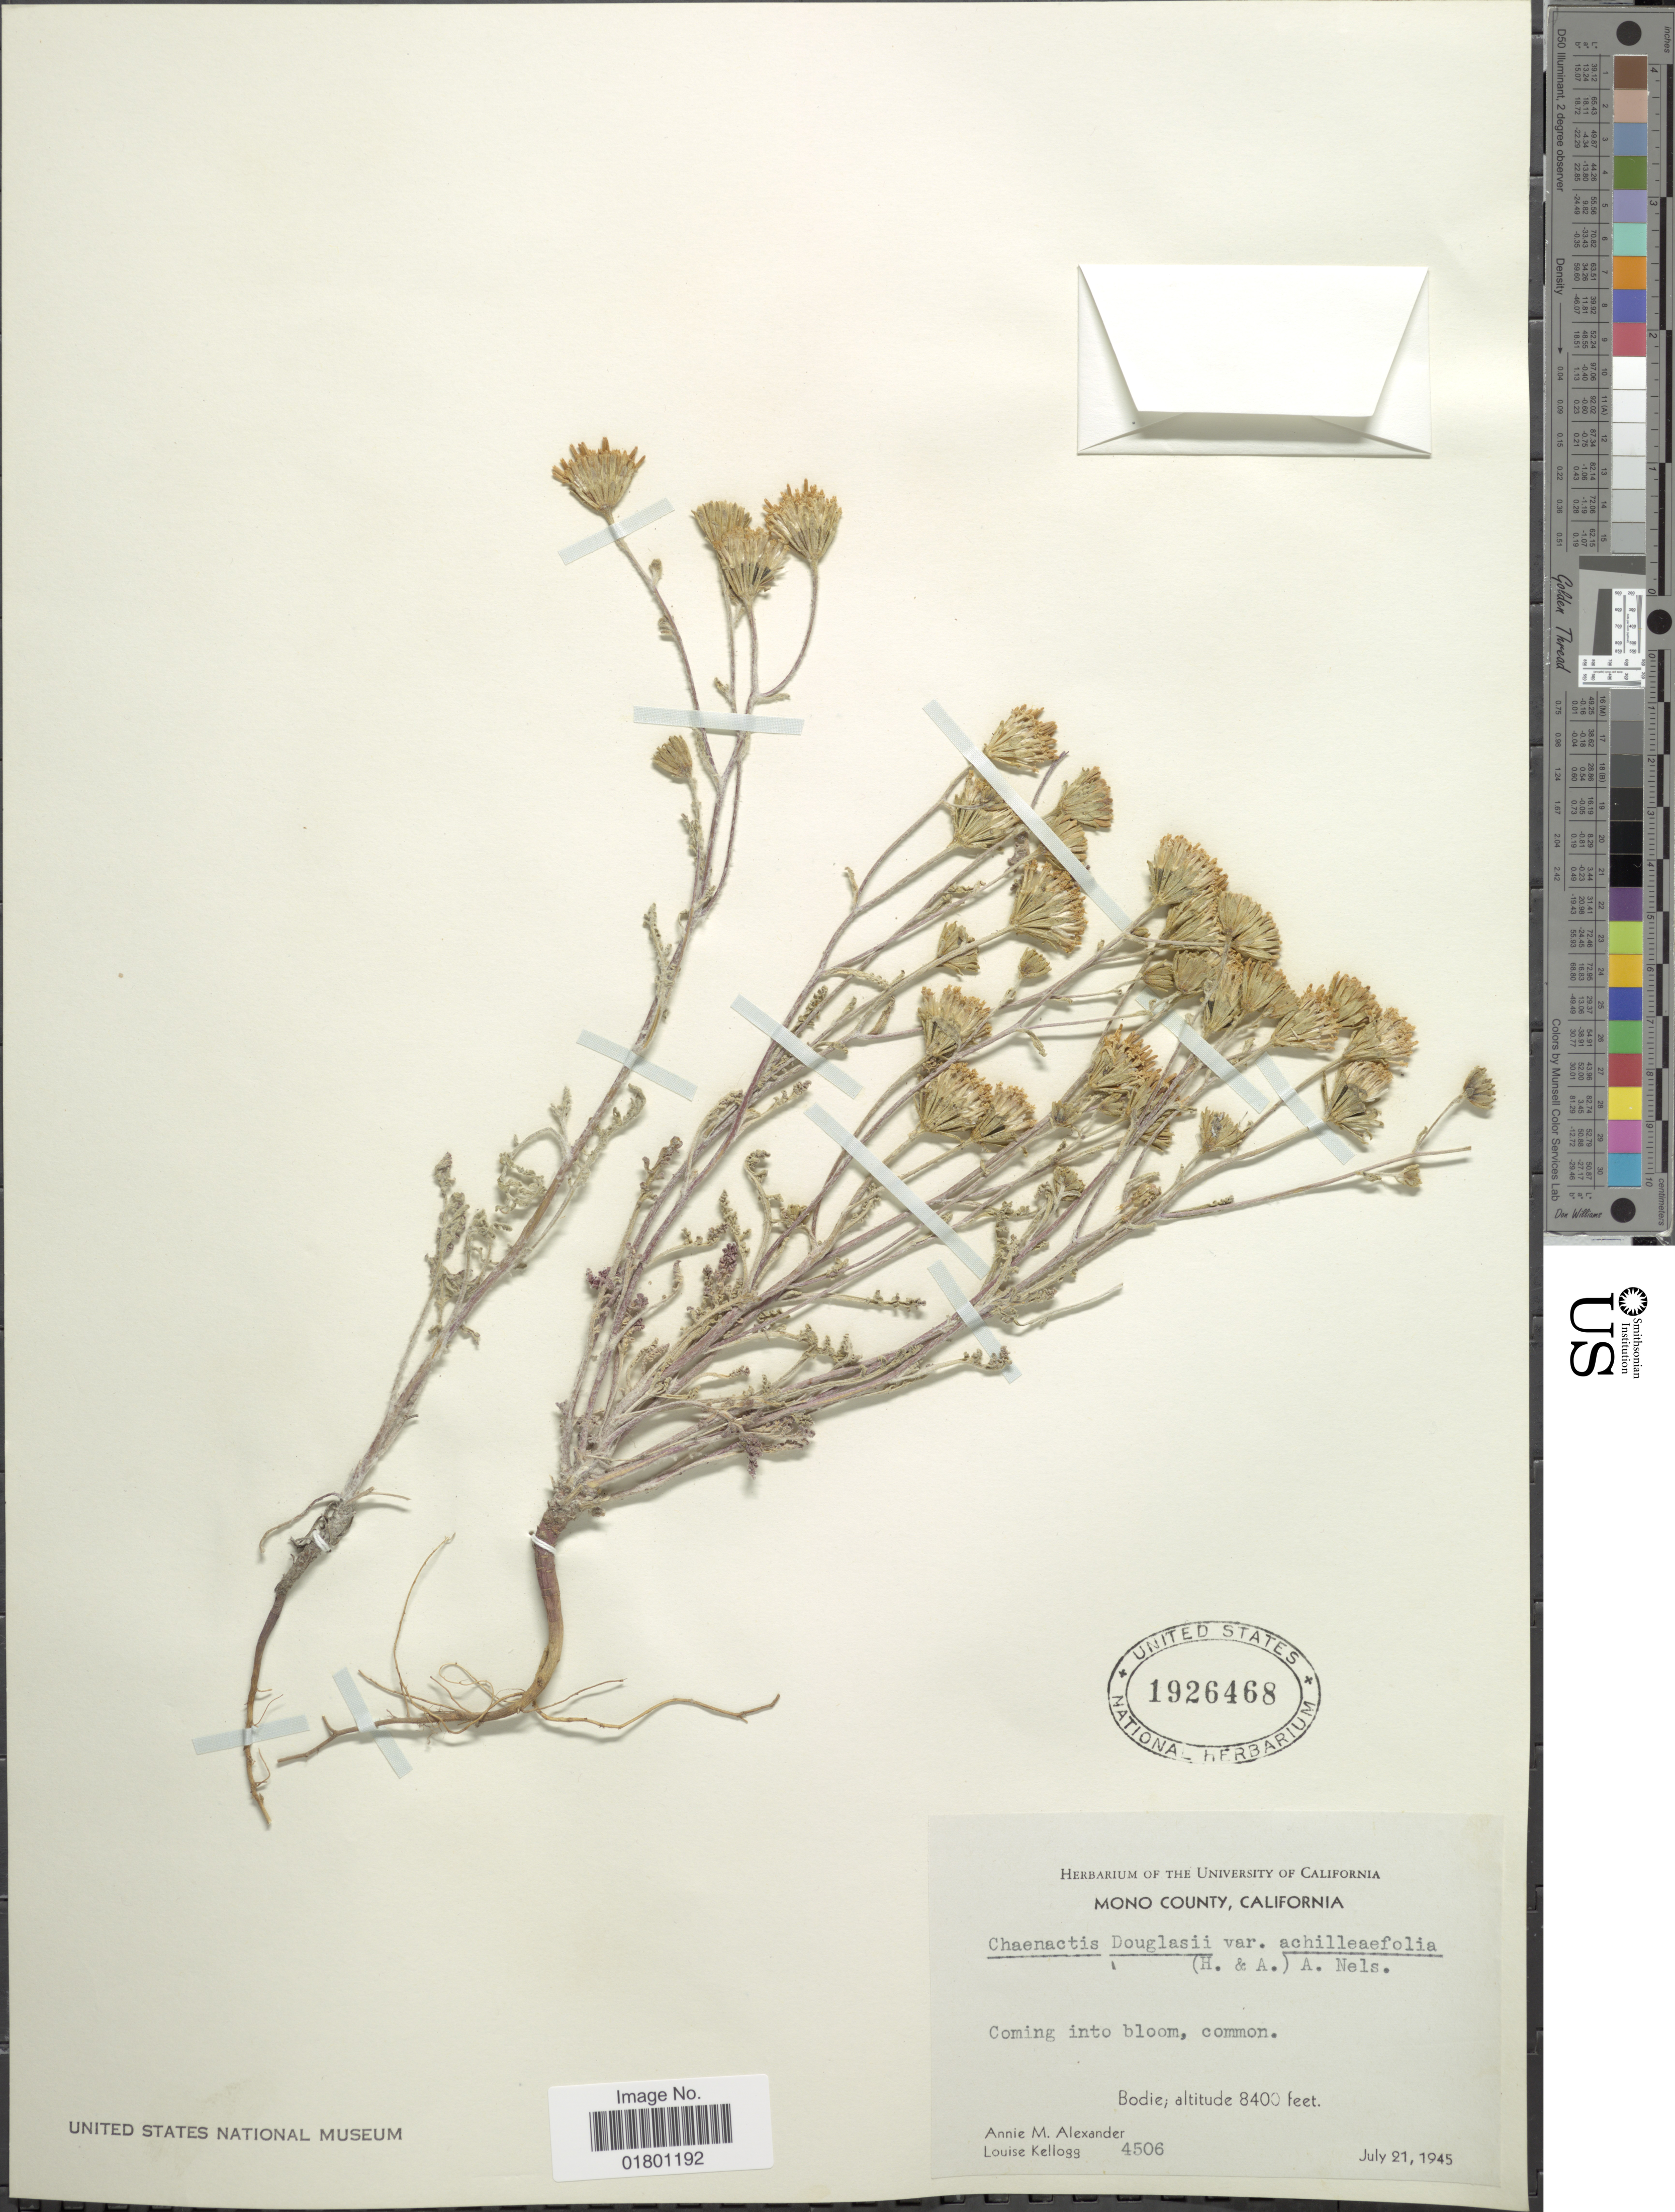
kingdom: Plantae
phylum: Tracheophyta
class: Magnoliopsida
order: Asterales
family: Asteraceae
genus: Chaenactis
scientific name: Chaenactis douglasii var. achilleaefolia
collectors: A. M. Alexander & L. Kellogg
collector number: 4506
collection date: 1945-07-21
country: United States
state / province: California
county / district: Mono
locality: Mono County, coming into bloom, Bodie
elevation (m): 2560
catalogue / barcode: US 1926468